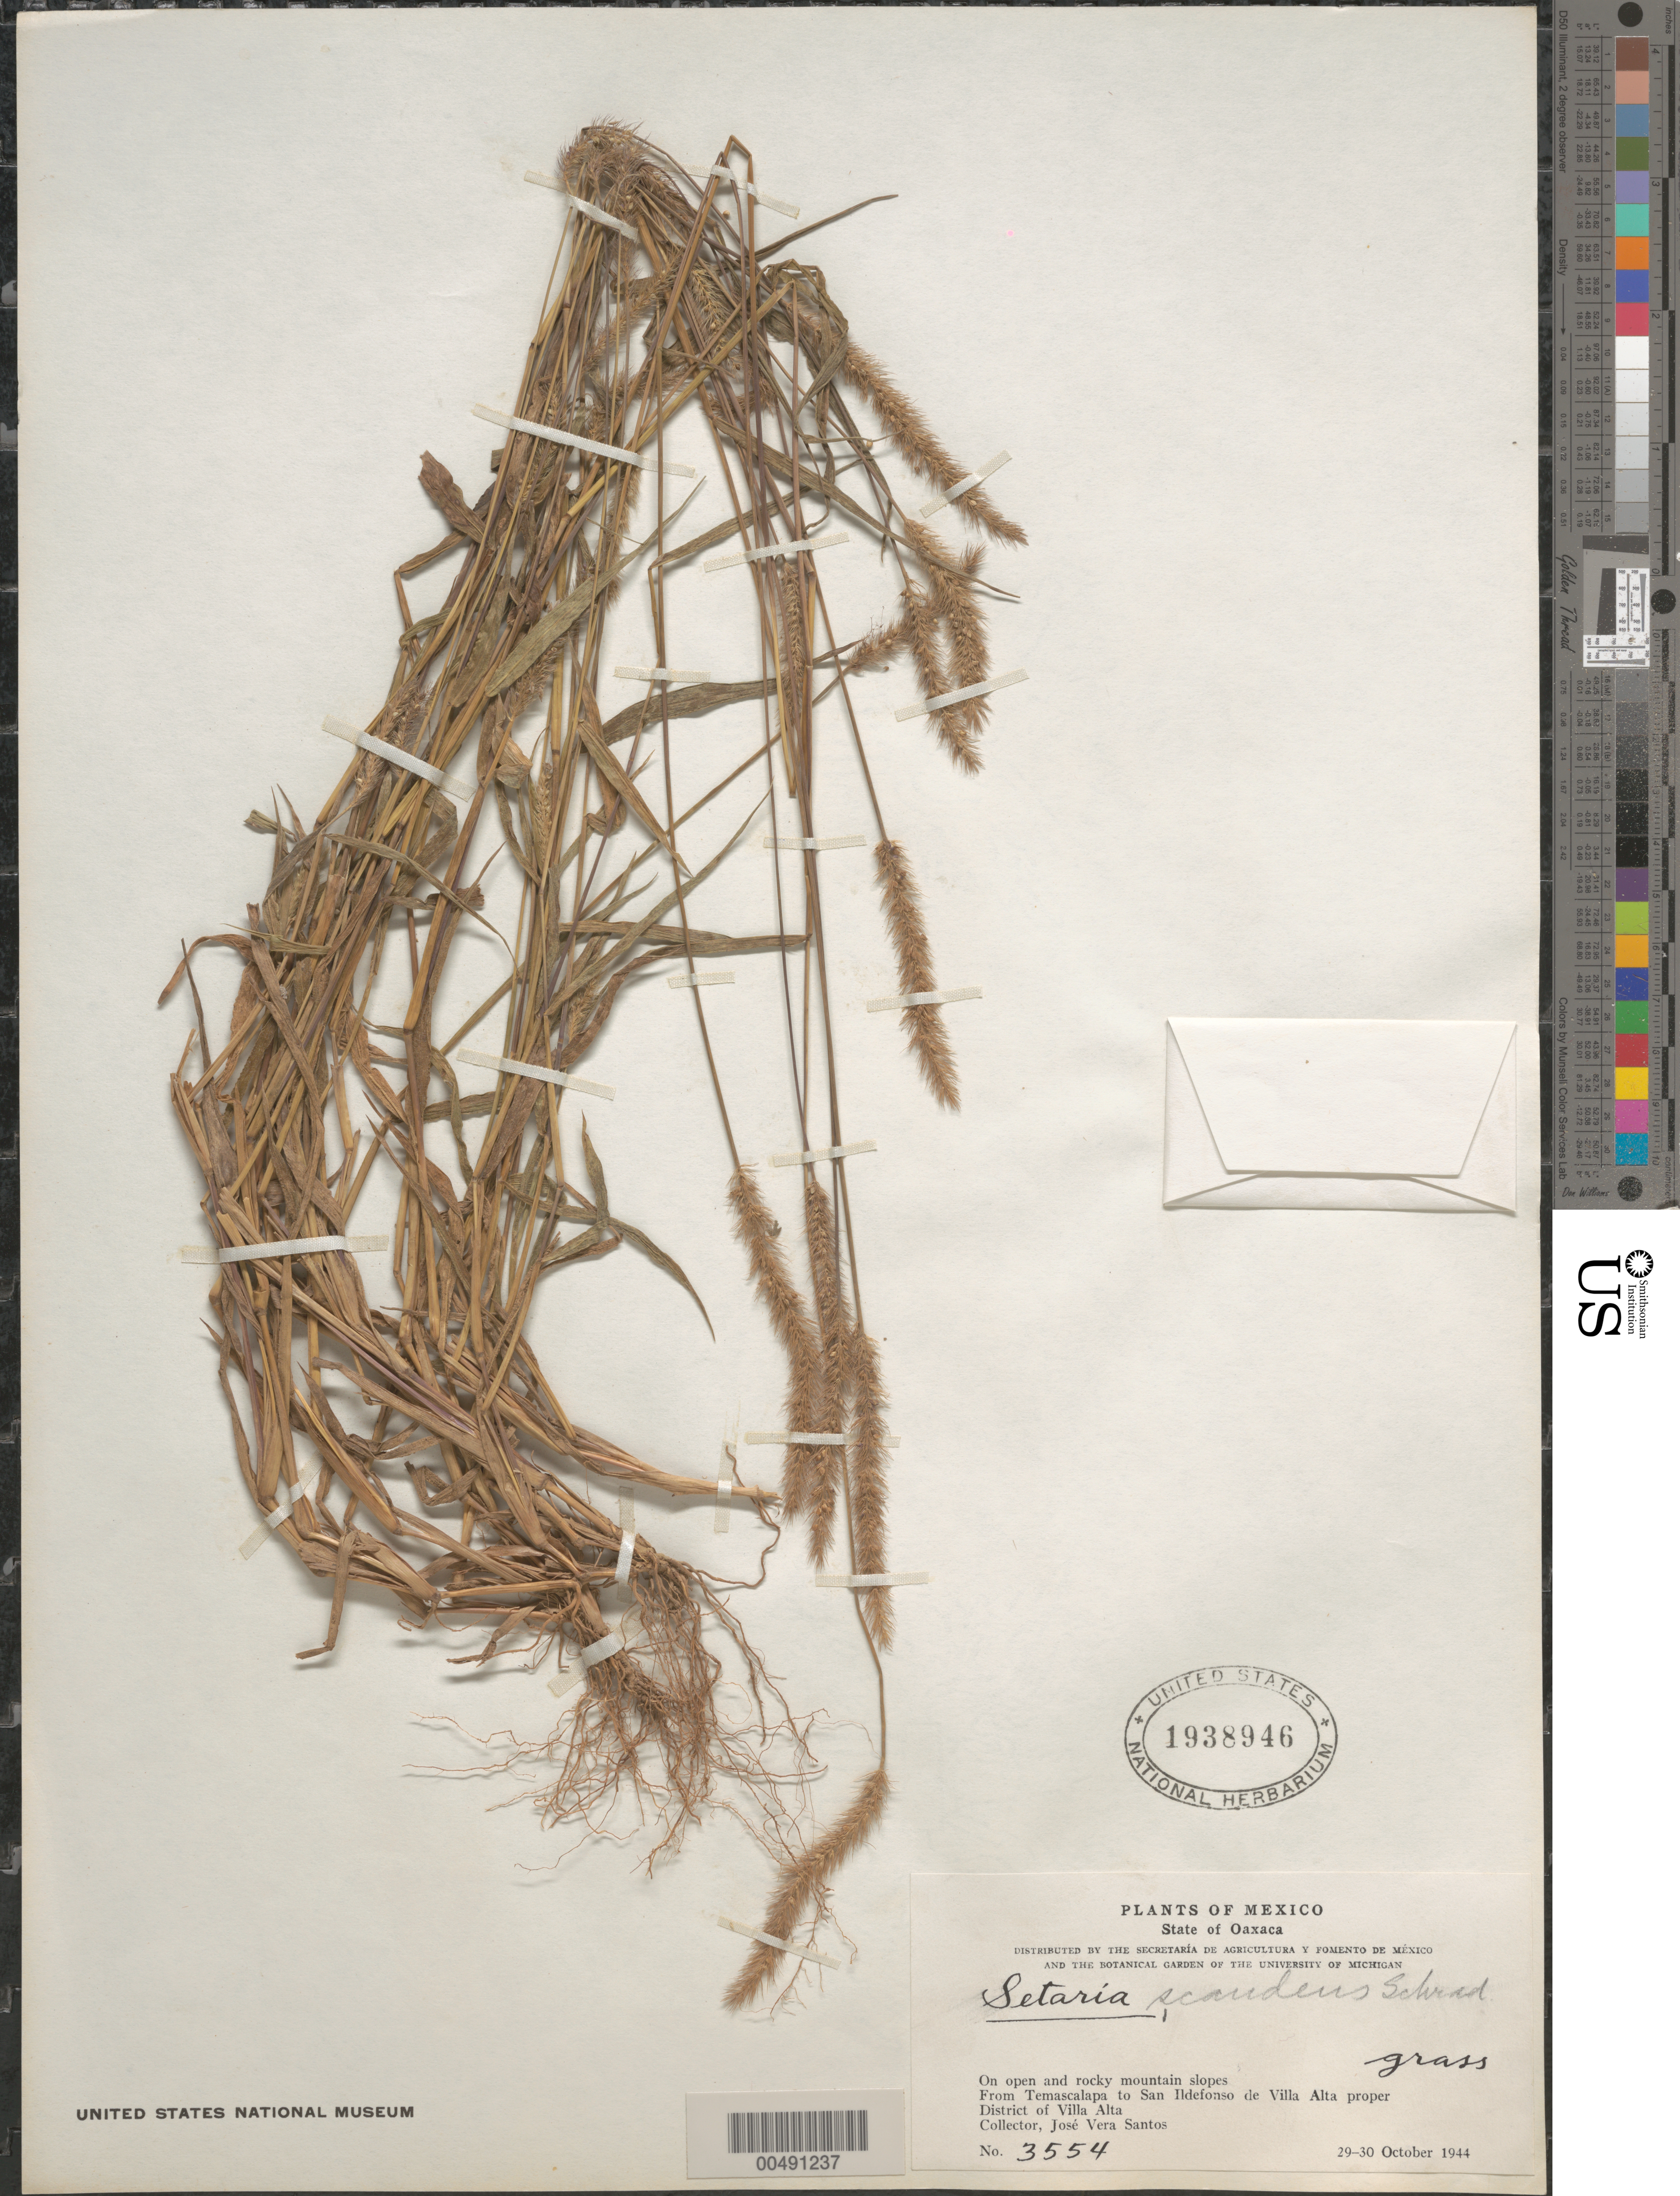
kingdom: Plantae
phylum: Tracheophyta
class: Liliopsida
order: Poales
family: Poaceae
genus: Setaria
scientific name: Setaria scandens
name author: Schrad. ex Schult.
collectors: J. V. Santos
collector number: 3554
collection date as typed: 29 Oct 1944 to 30 Oct 1944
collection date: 1944-10-29/1944-10-30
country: Mexico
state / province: Oaxaca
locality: From Temascalapa to San Ildefonso de Villa Alta proper, Dist of Villa Alta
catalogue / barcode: US 1938946